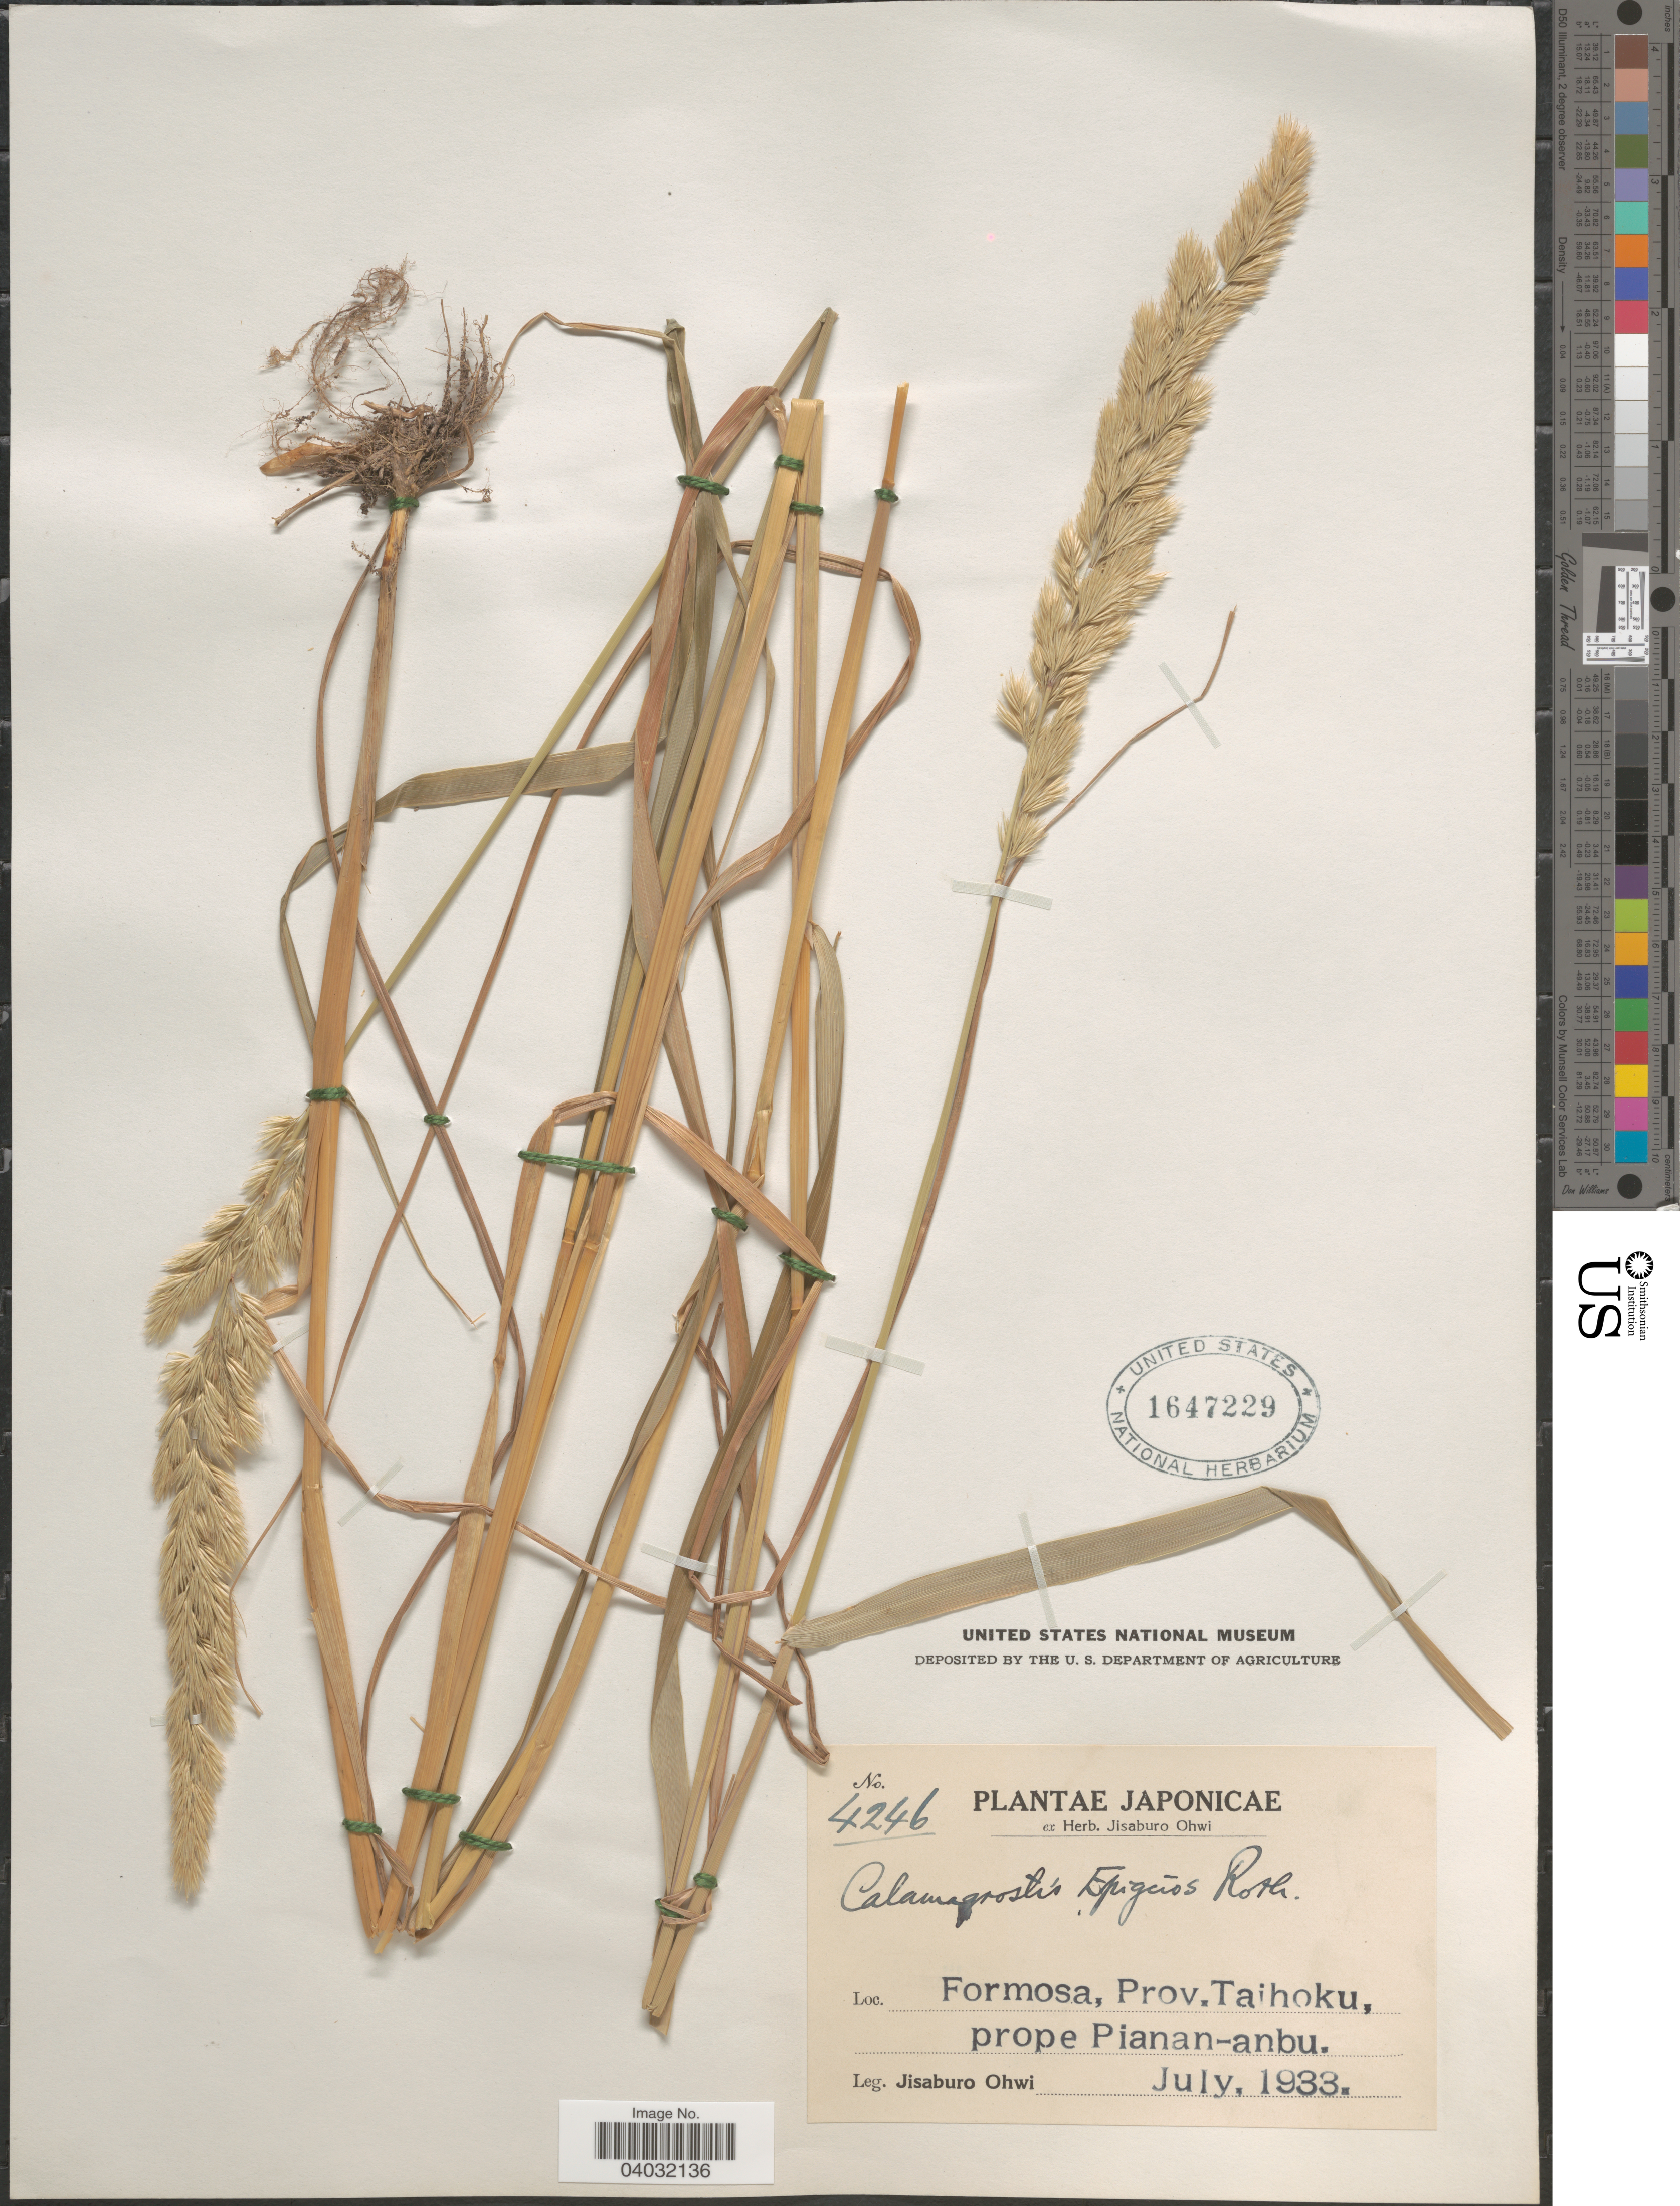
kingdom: Plantae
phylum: Tracheophyta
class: Liliopsida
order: Poales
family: Poaceae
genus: Calamagrostis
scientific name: Calamagrostis epigeios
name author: (L.) Roth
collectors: J. Ohwi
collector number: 4246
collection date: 1933-07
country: Japan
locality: Formosa, Prov. Taihoku, prope Pianan-anbu.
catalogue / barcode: US 1647229